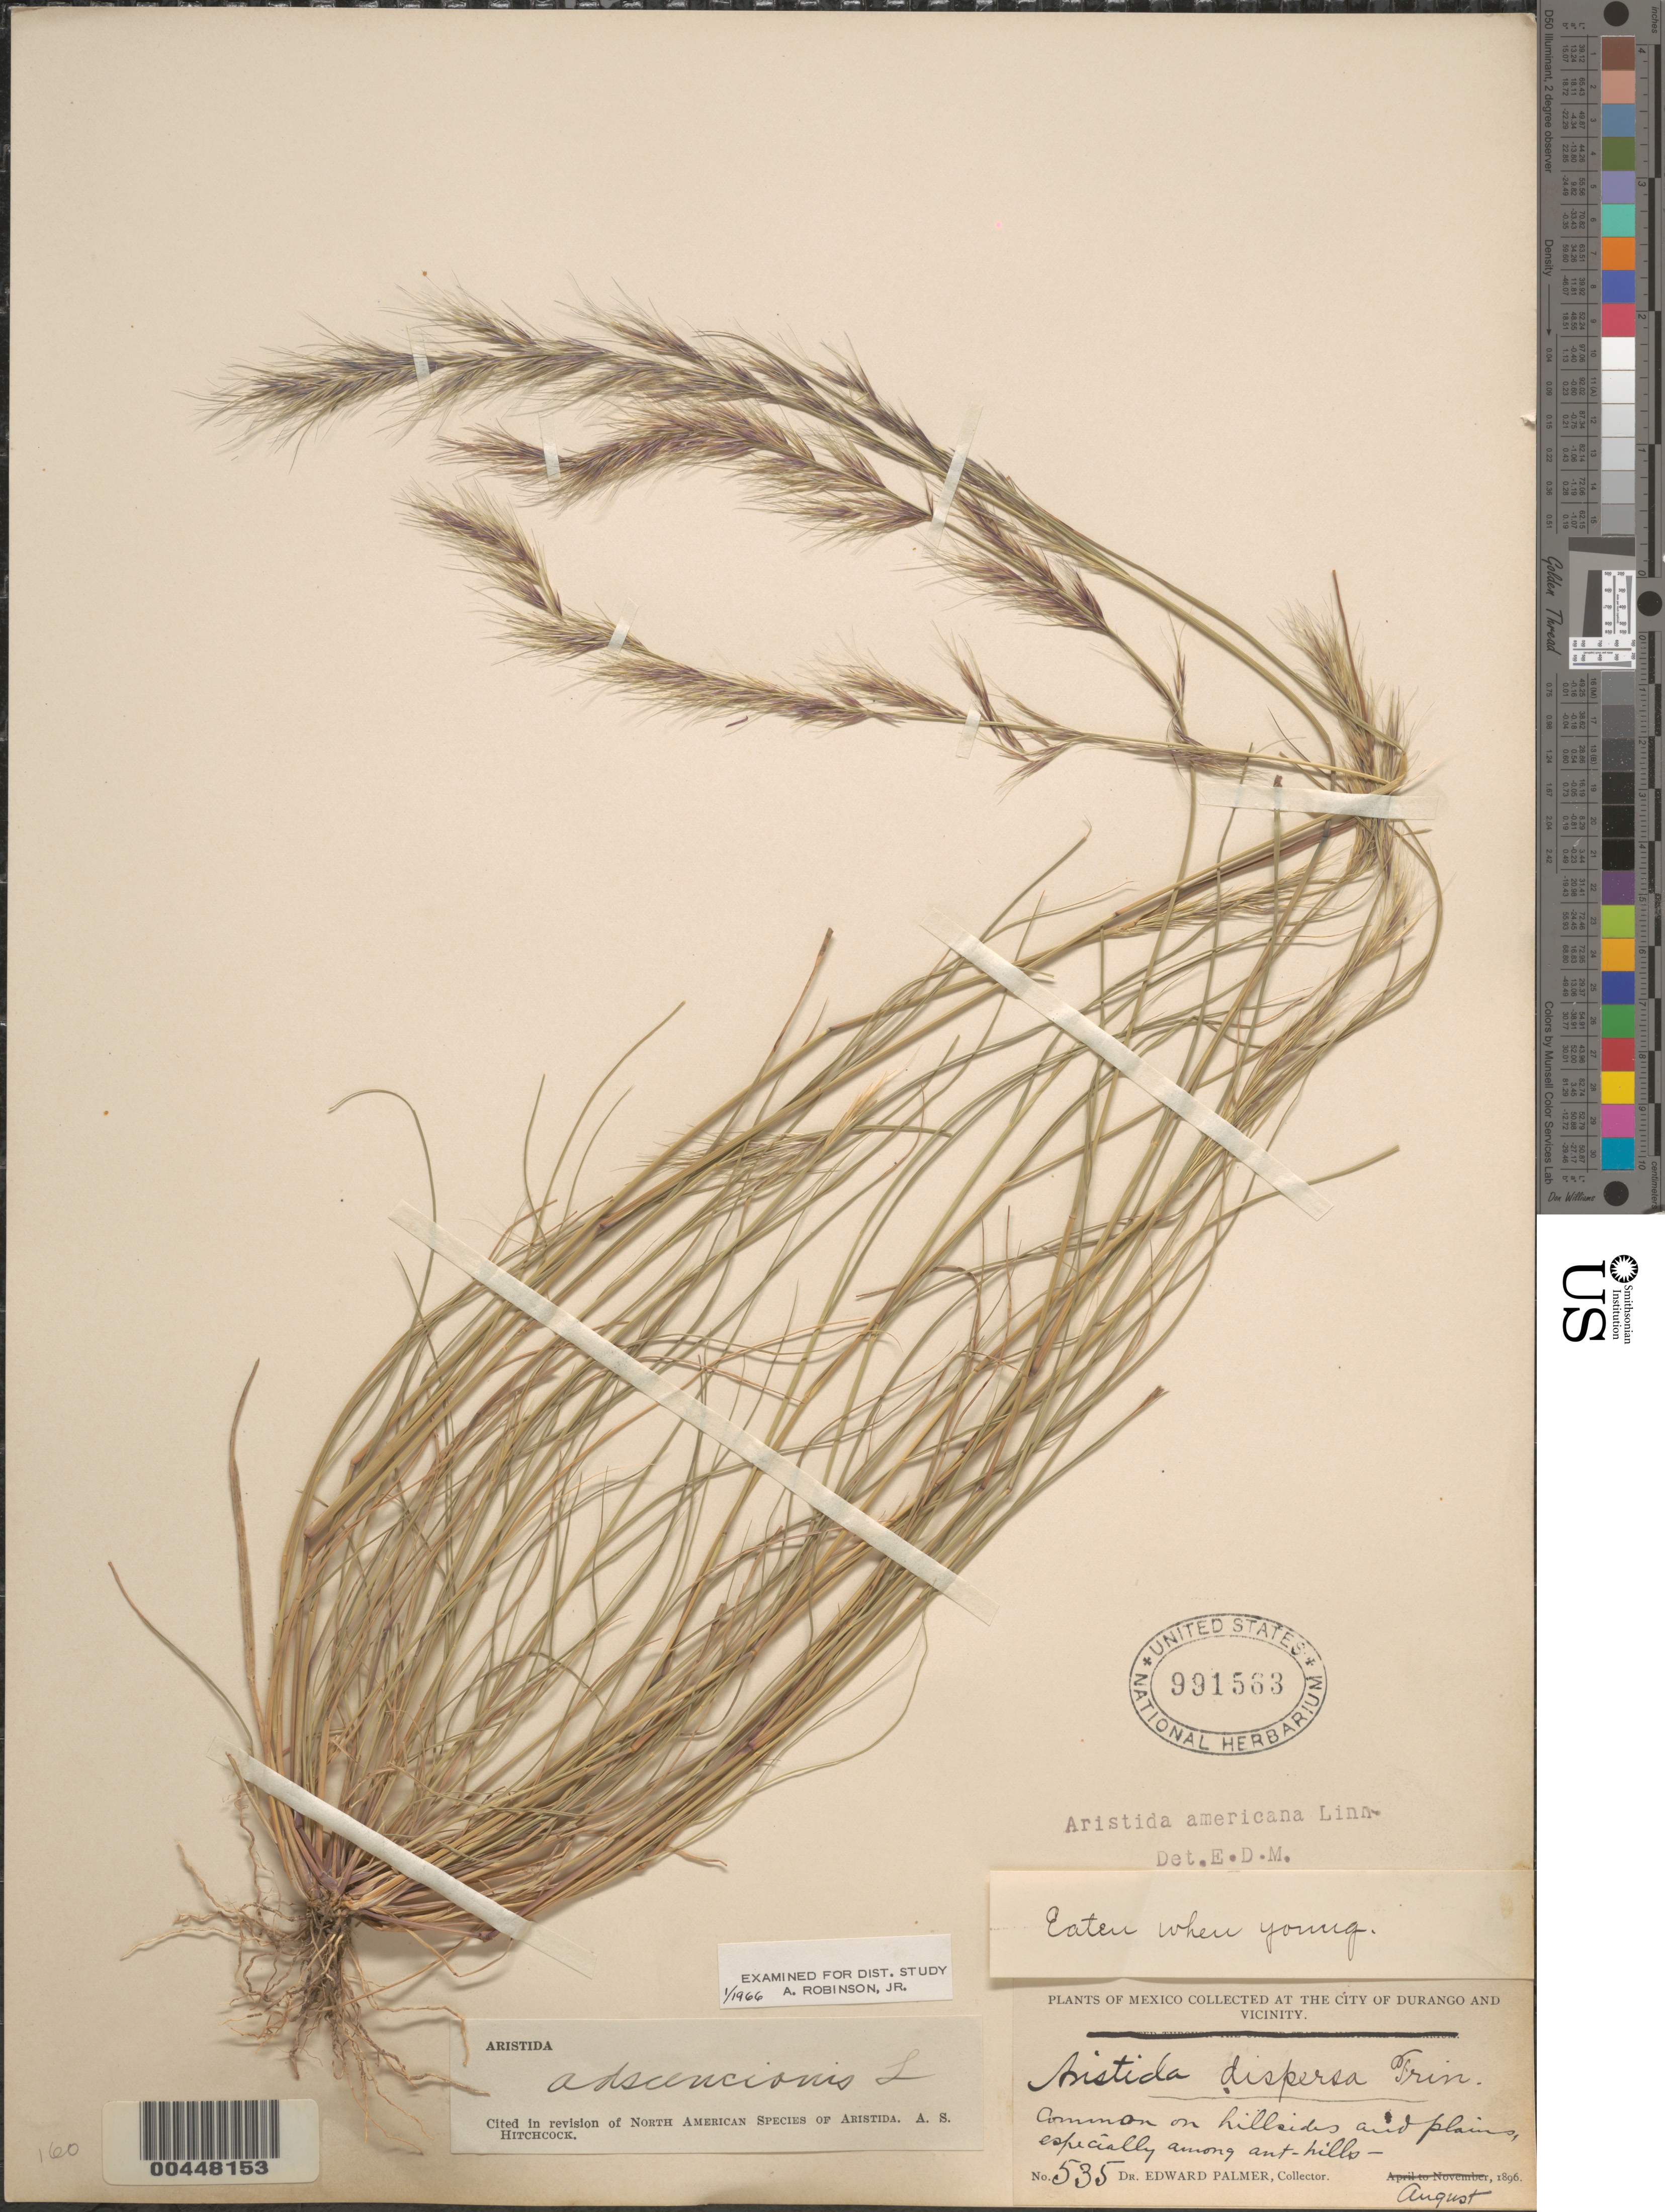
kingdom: Plantae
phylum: Tracheophyta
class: Liliopsida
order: Poales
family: Poaceae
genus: Aristida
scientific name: Aristida adscensionis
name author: L.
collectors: E. Palmer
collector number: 535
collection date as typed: Aug 1896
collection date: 1896-08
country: Mexico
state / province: Durango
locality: City of Durango and vicinity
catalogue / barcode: US 991563